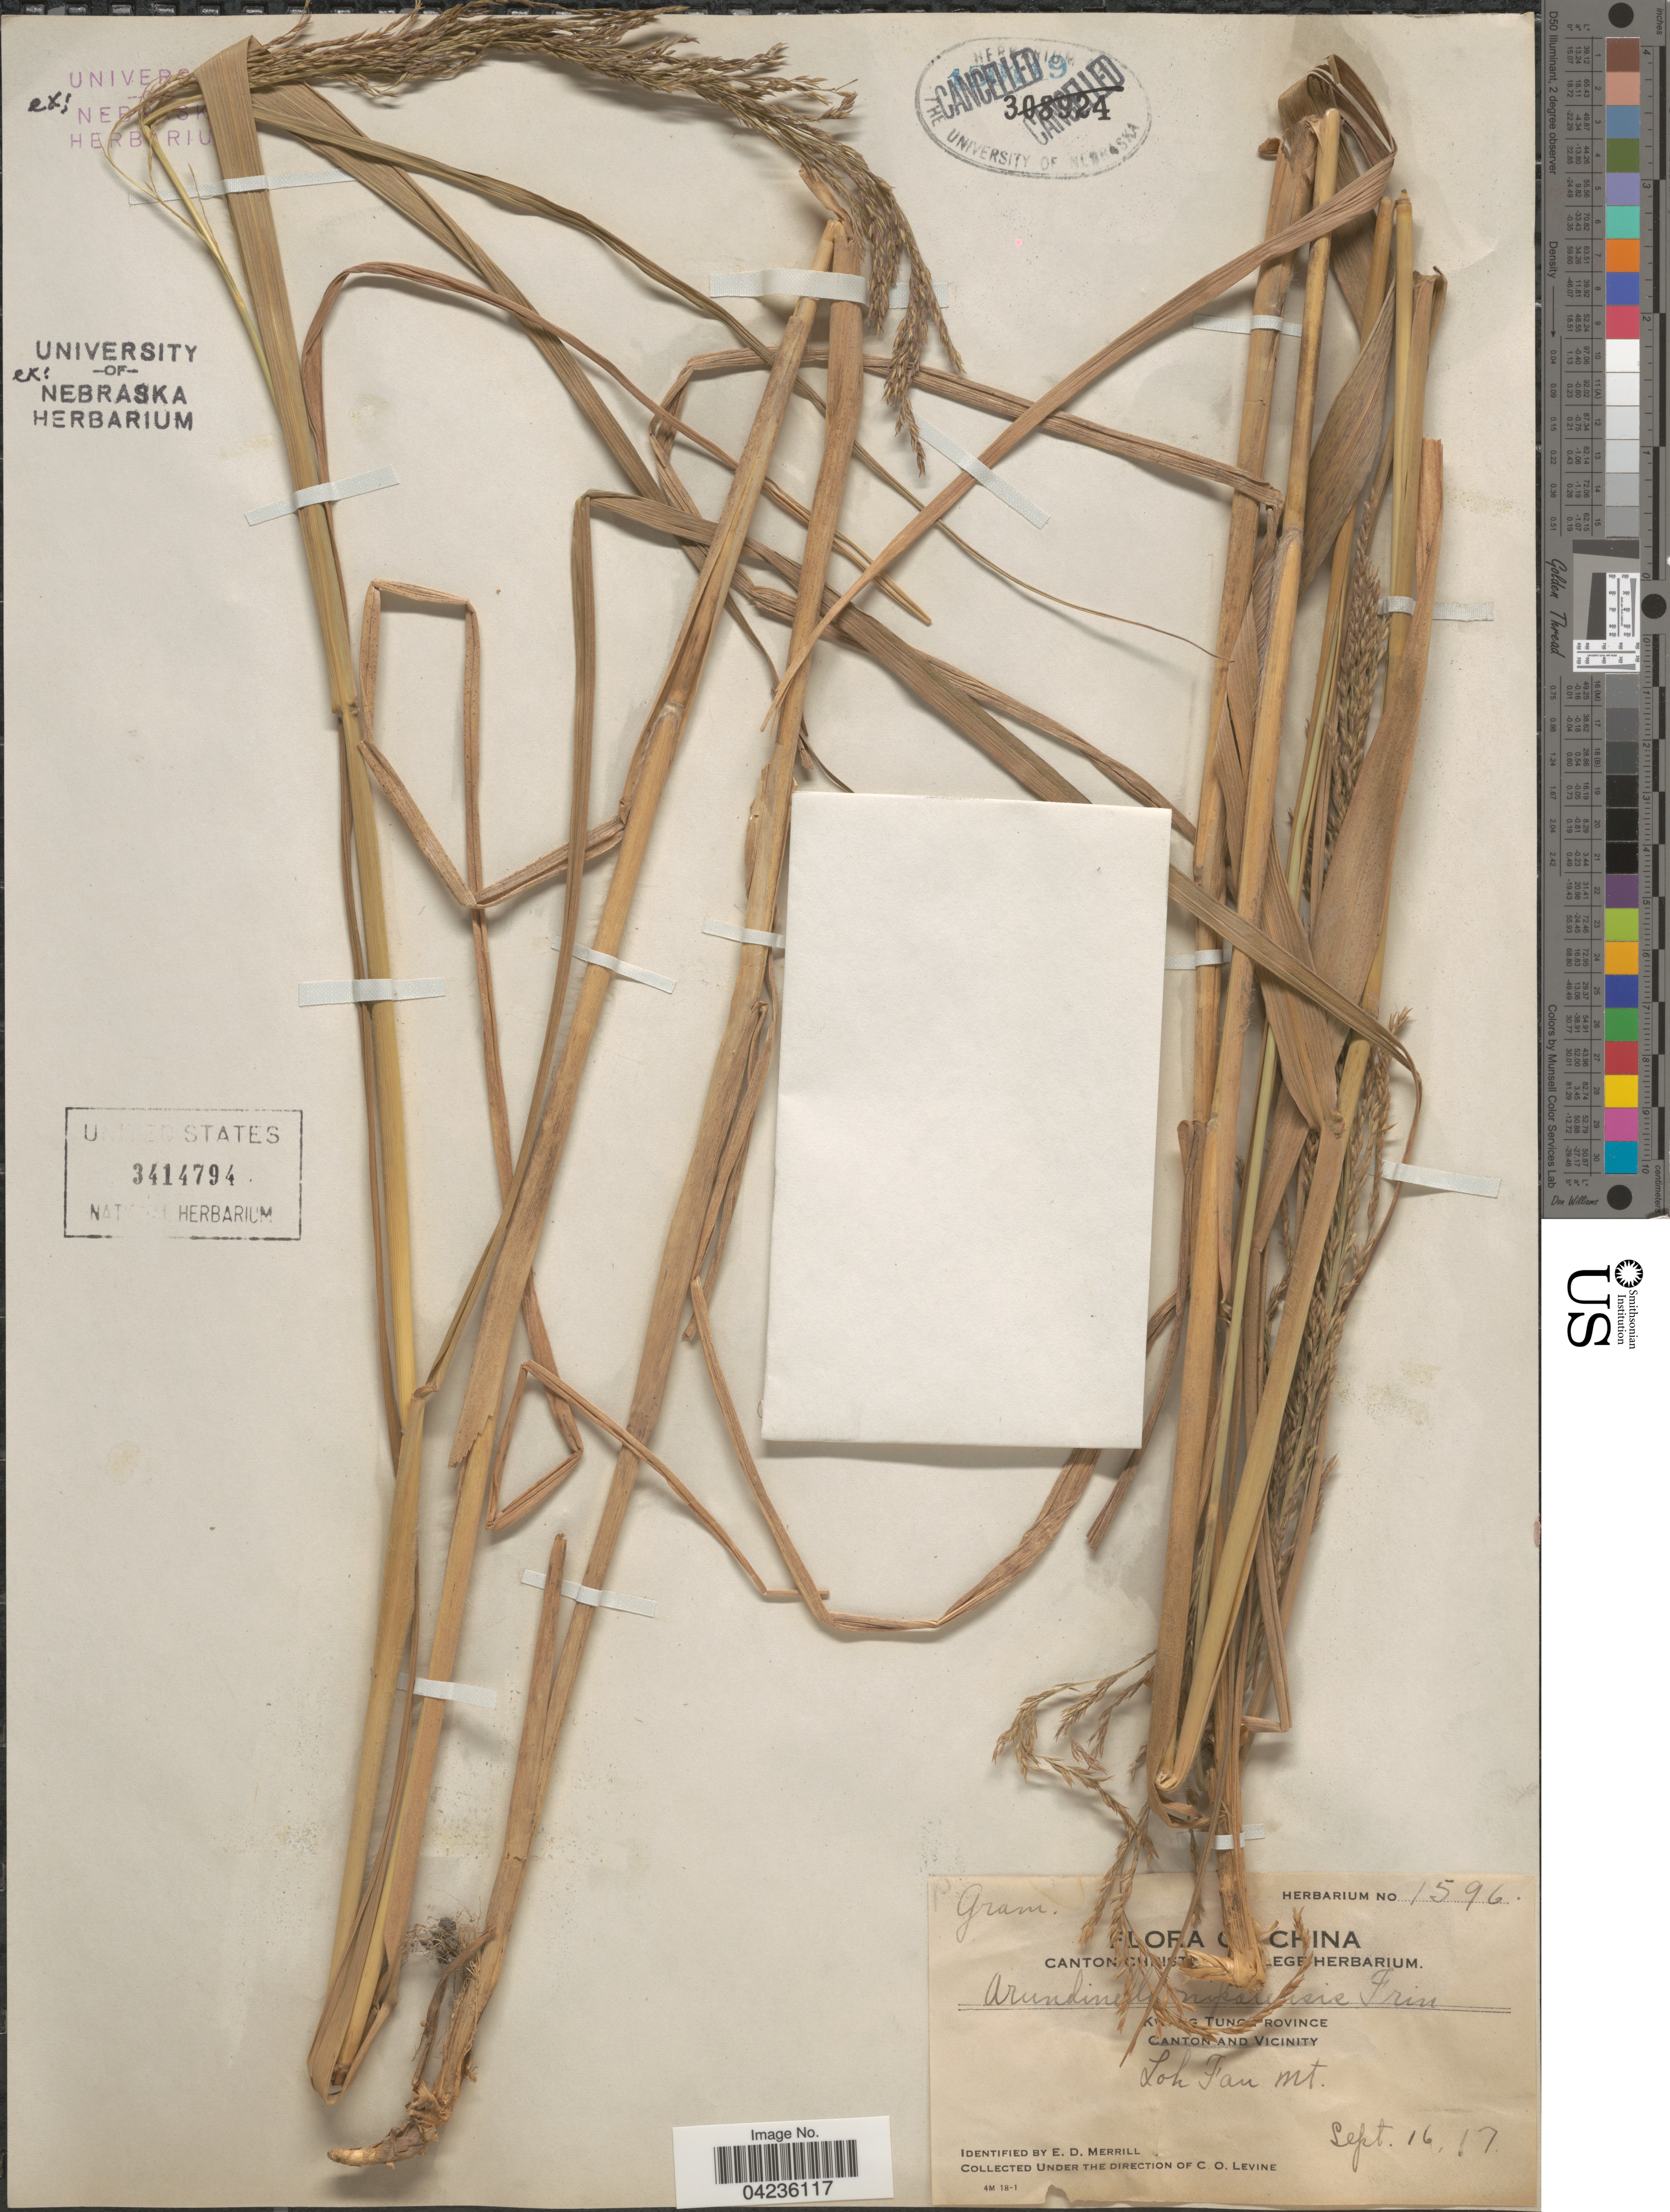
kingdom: Plantae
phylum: Tracheophyta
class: Liliopsida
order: Poales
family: Poaceae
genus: Arundinella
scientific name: Arundinella nepalensis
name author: Trin.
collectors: C. O. Levine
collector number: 1596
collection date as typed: Transcribed d/m/y: 16/9/17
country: China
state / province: Guangdong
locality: Kwang Tung Province. Canton and Vicinity. Loh Fau Mt.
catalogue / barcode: US 3414794